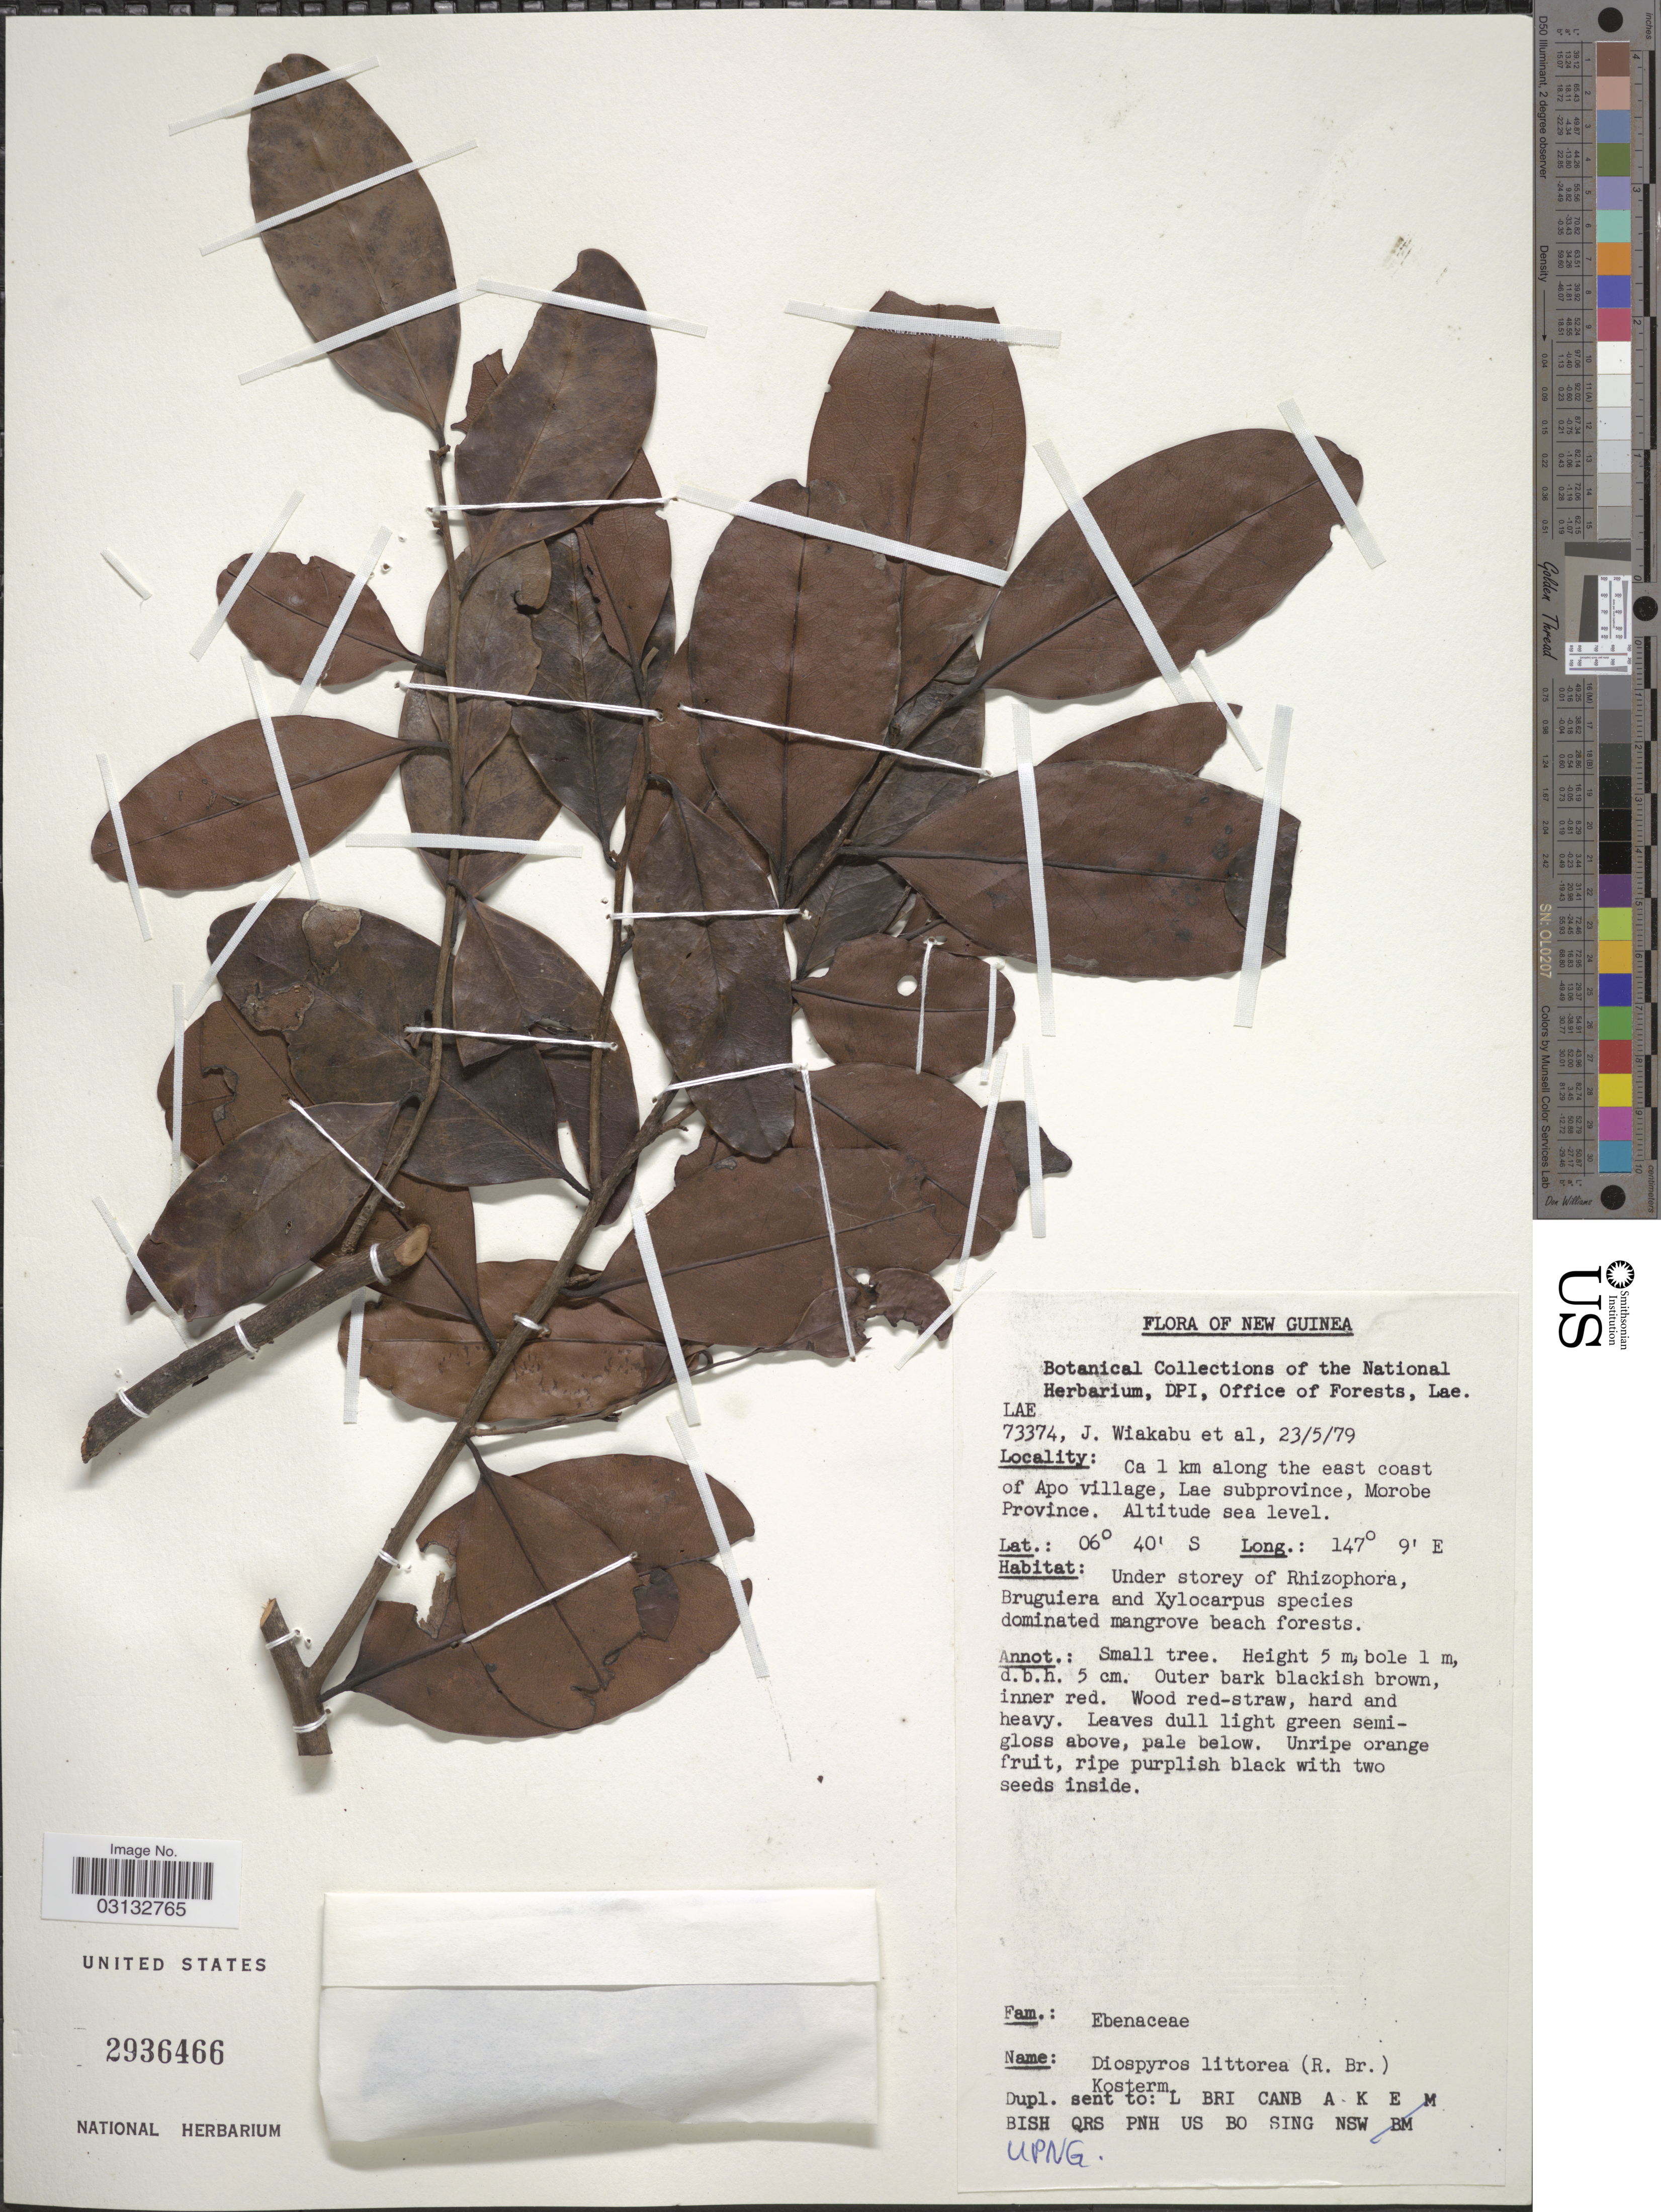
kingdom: Plantae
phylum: Tracheophyta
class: Magnoliopsida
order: Ericales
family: Ebenaceae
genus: Diospyros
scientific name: Diospyros littorea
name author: (R. Br.) Kosterm.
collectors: J. Wiakabu & et al.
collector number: LAE73374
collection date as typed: Transcribed d/m/y: 23/5/79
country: Papua New Guinea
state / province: Morobe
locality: New Guinea. Ca 1 km along the east coast of Apo village, Lae subprovince, Morobe Province.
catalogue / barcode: US 2936466